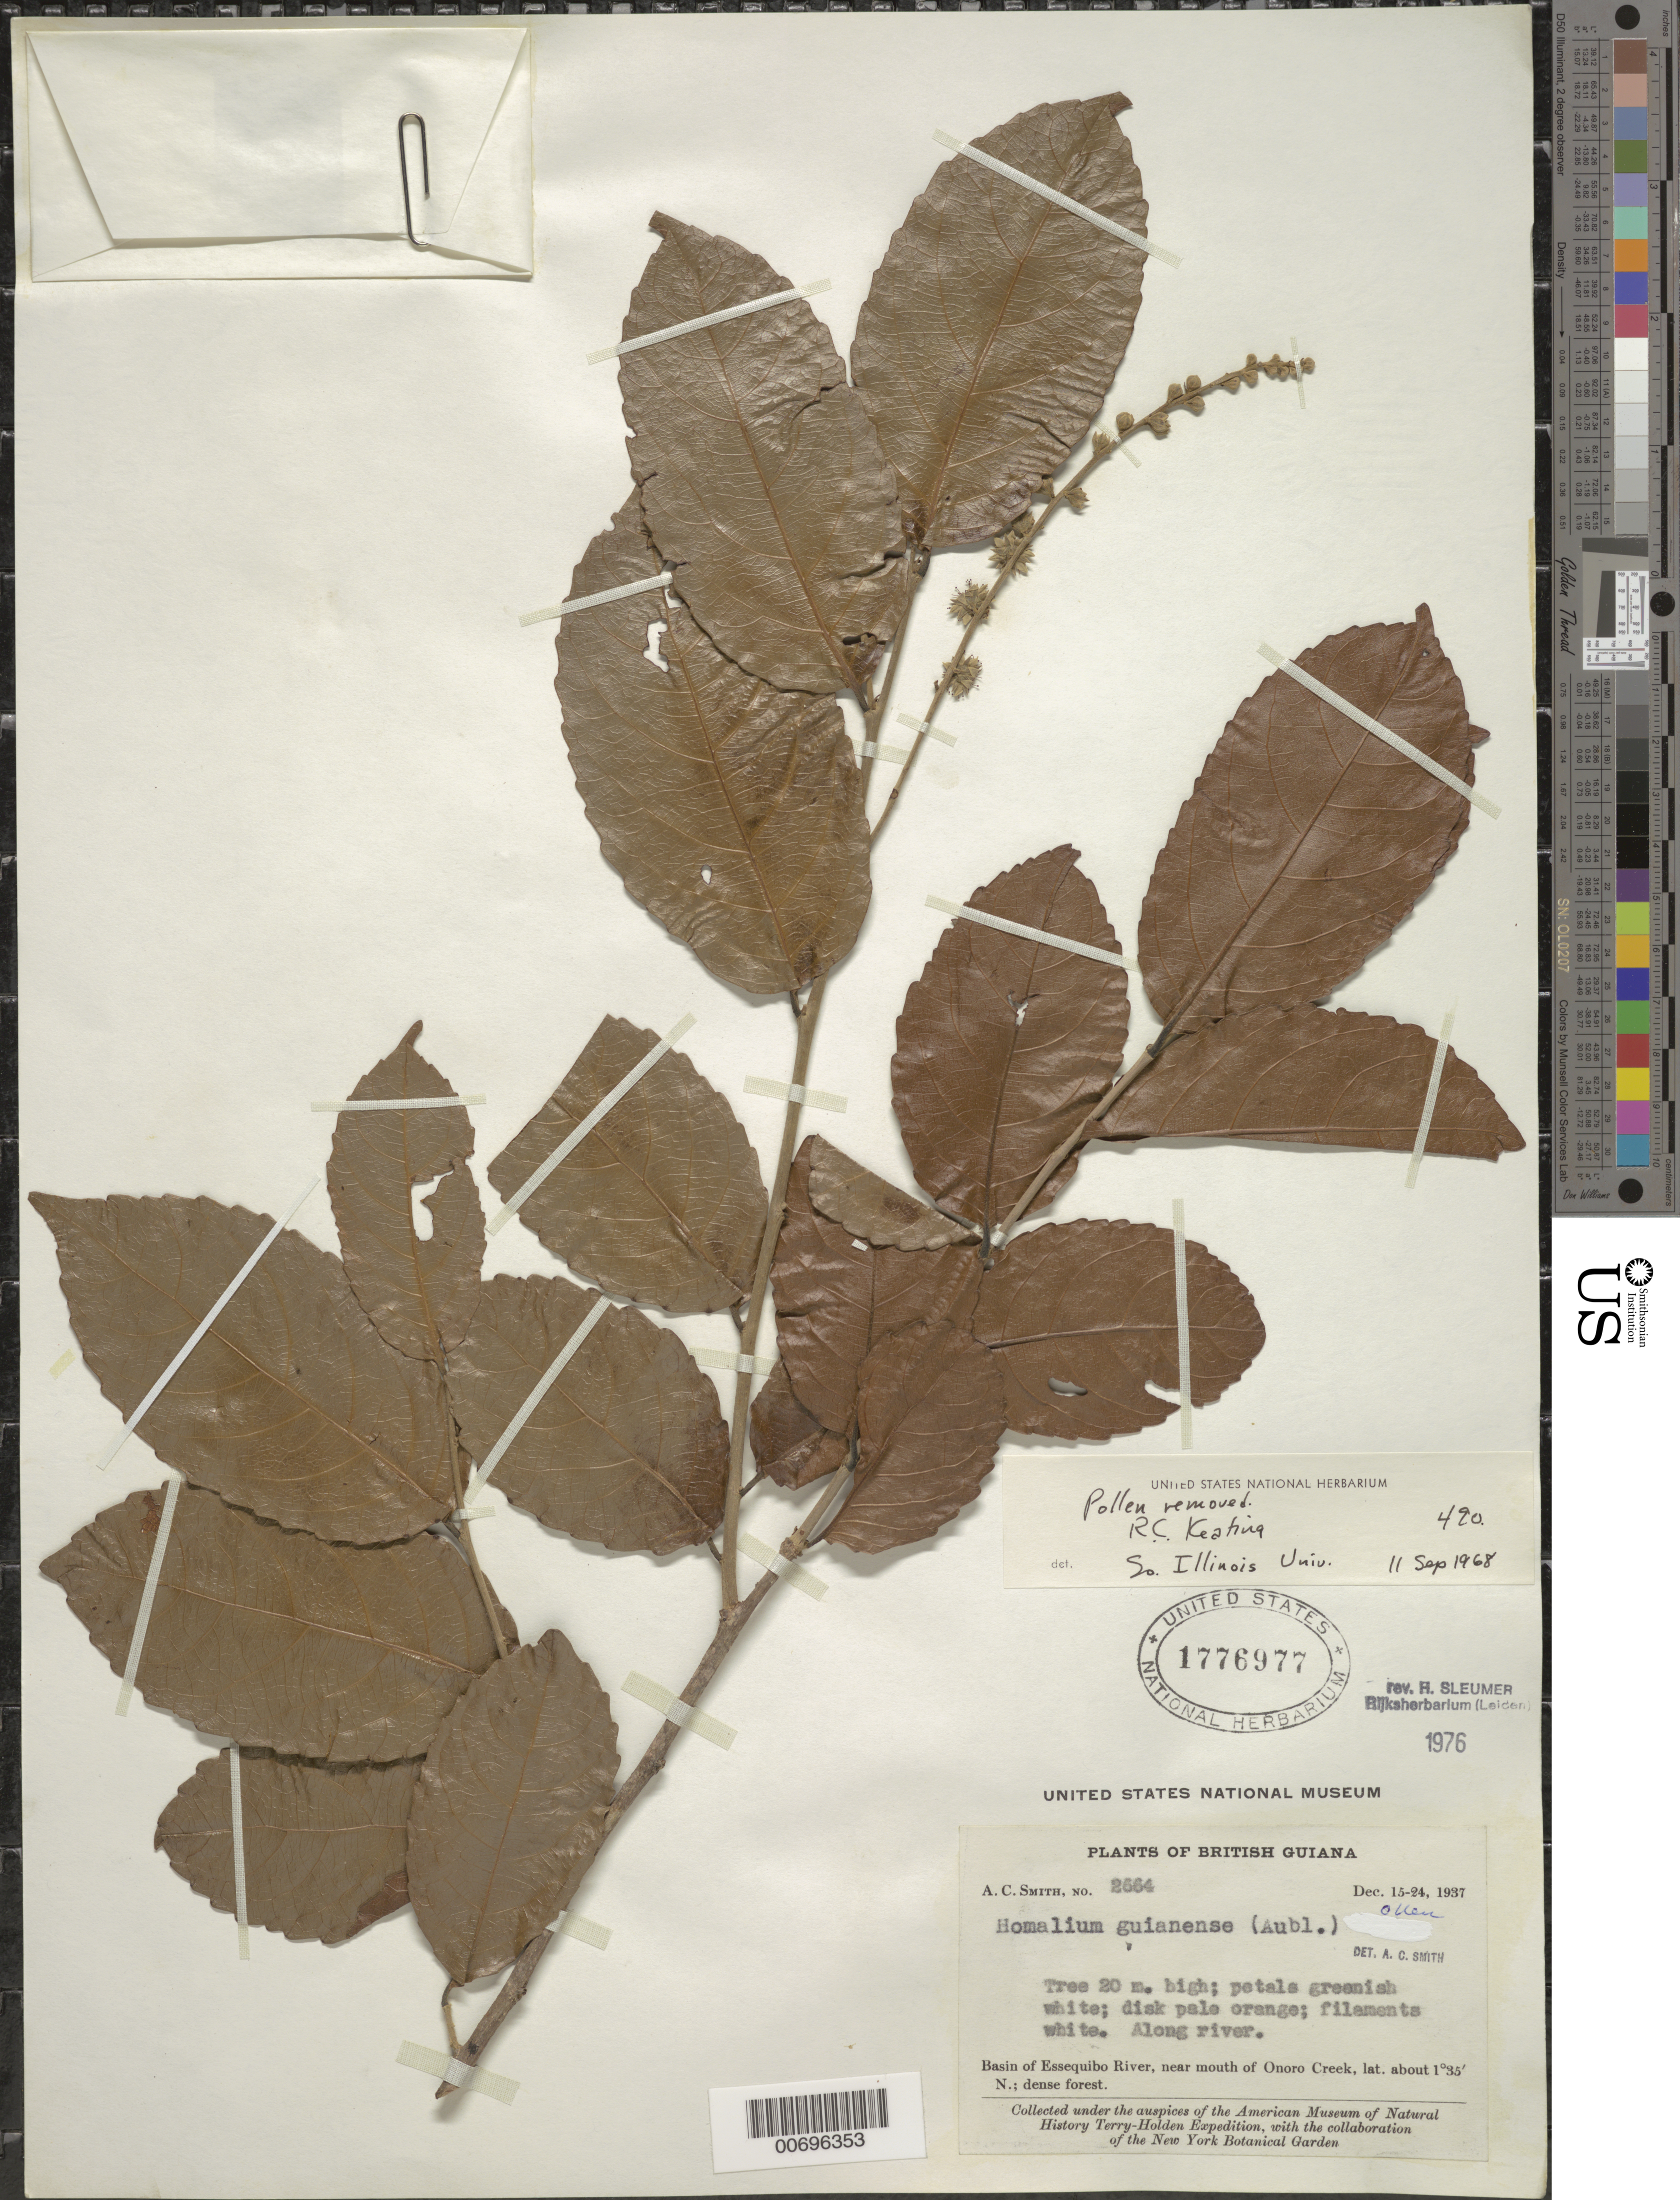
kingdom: Plantae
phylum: Tracheophyta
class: Magnoliopsida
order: Malpighiales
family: Salicaceae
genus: Homalium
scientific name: Homalium guianense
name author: (Aubl.) Oken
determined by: Smith, A. C.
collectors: A. C. Smith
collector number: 2664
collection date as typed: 15-Dec-37 to 24-Dec-37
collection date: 1937-12-15/1937-12-24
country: Guyana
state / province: U. Takutu-U. Essequibo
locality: Onoro Creek (near mouth), Essequibo River basin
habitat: Dense forest along river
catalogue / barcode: US 1776977